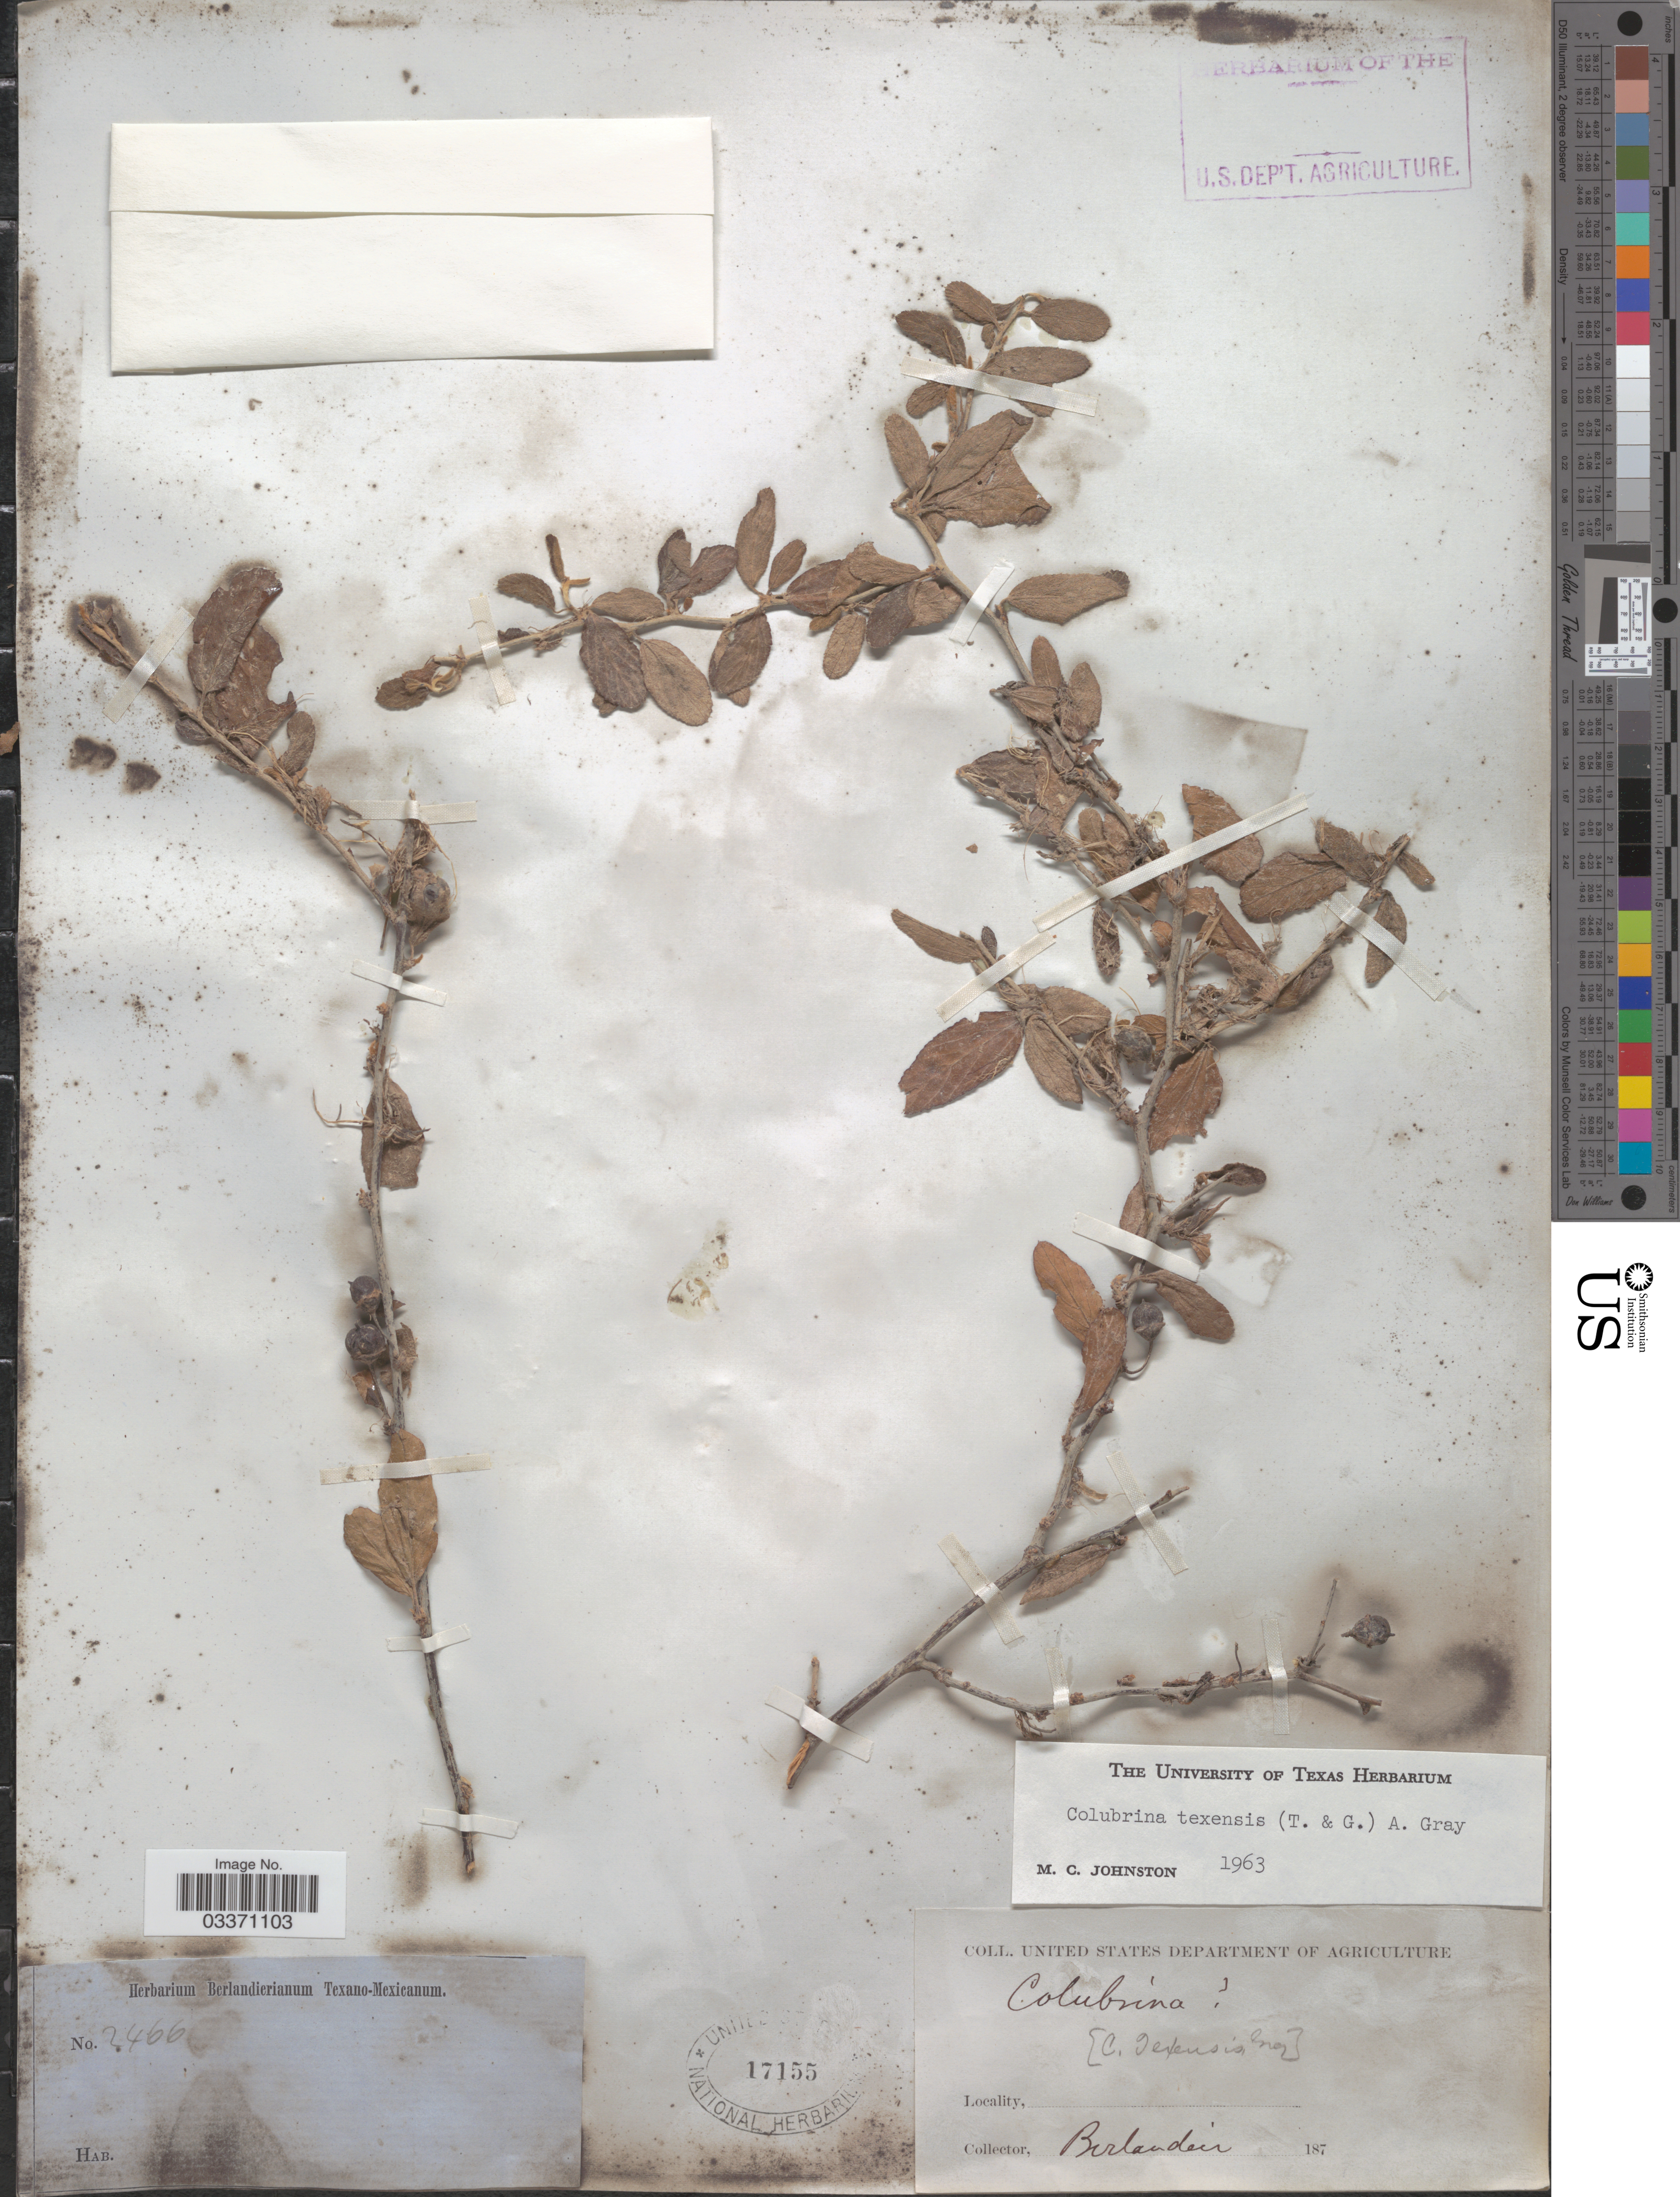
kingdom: Plantae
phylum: Tracheophyta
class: Magnoliopsida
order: Rosales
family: Rhamnaceae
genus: Colubrina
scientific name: Colubrina texensis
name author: (Torr. & A. Gray) A. Gray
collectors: J. L. Berlandier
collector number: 2466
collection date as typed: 187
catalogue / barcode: US 17155